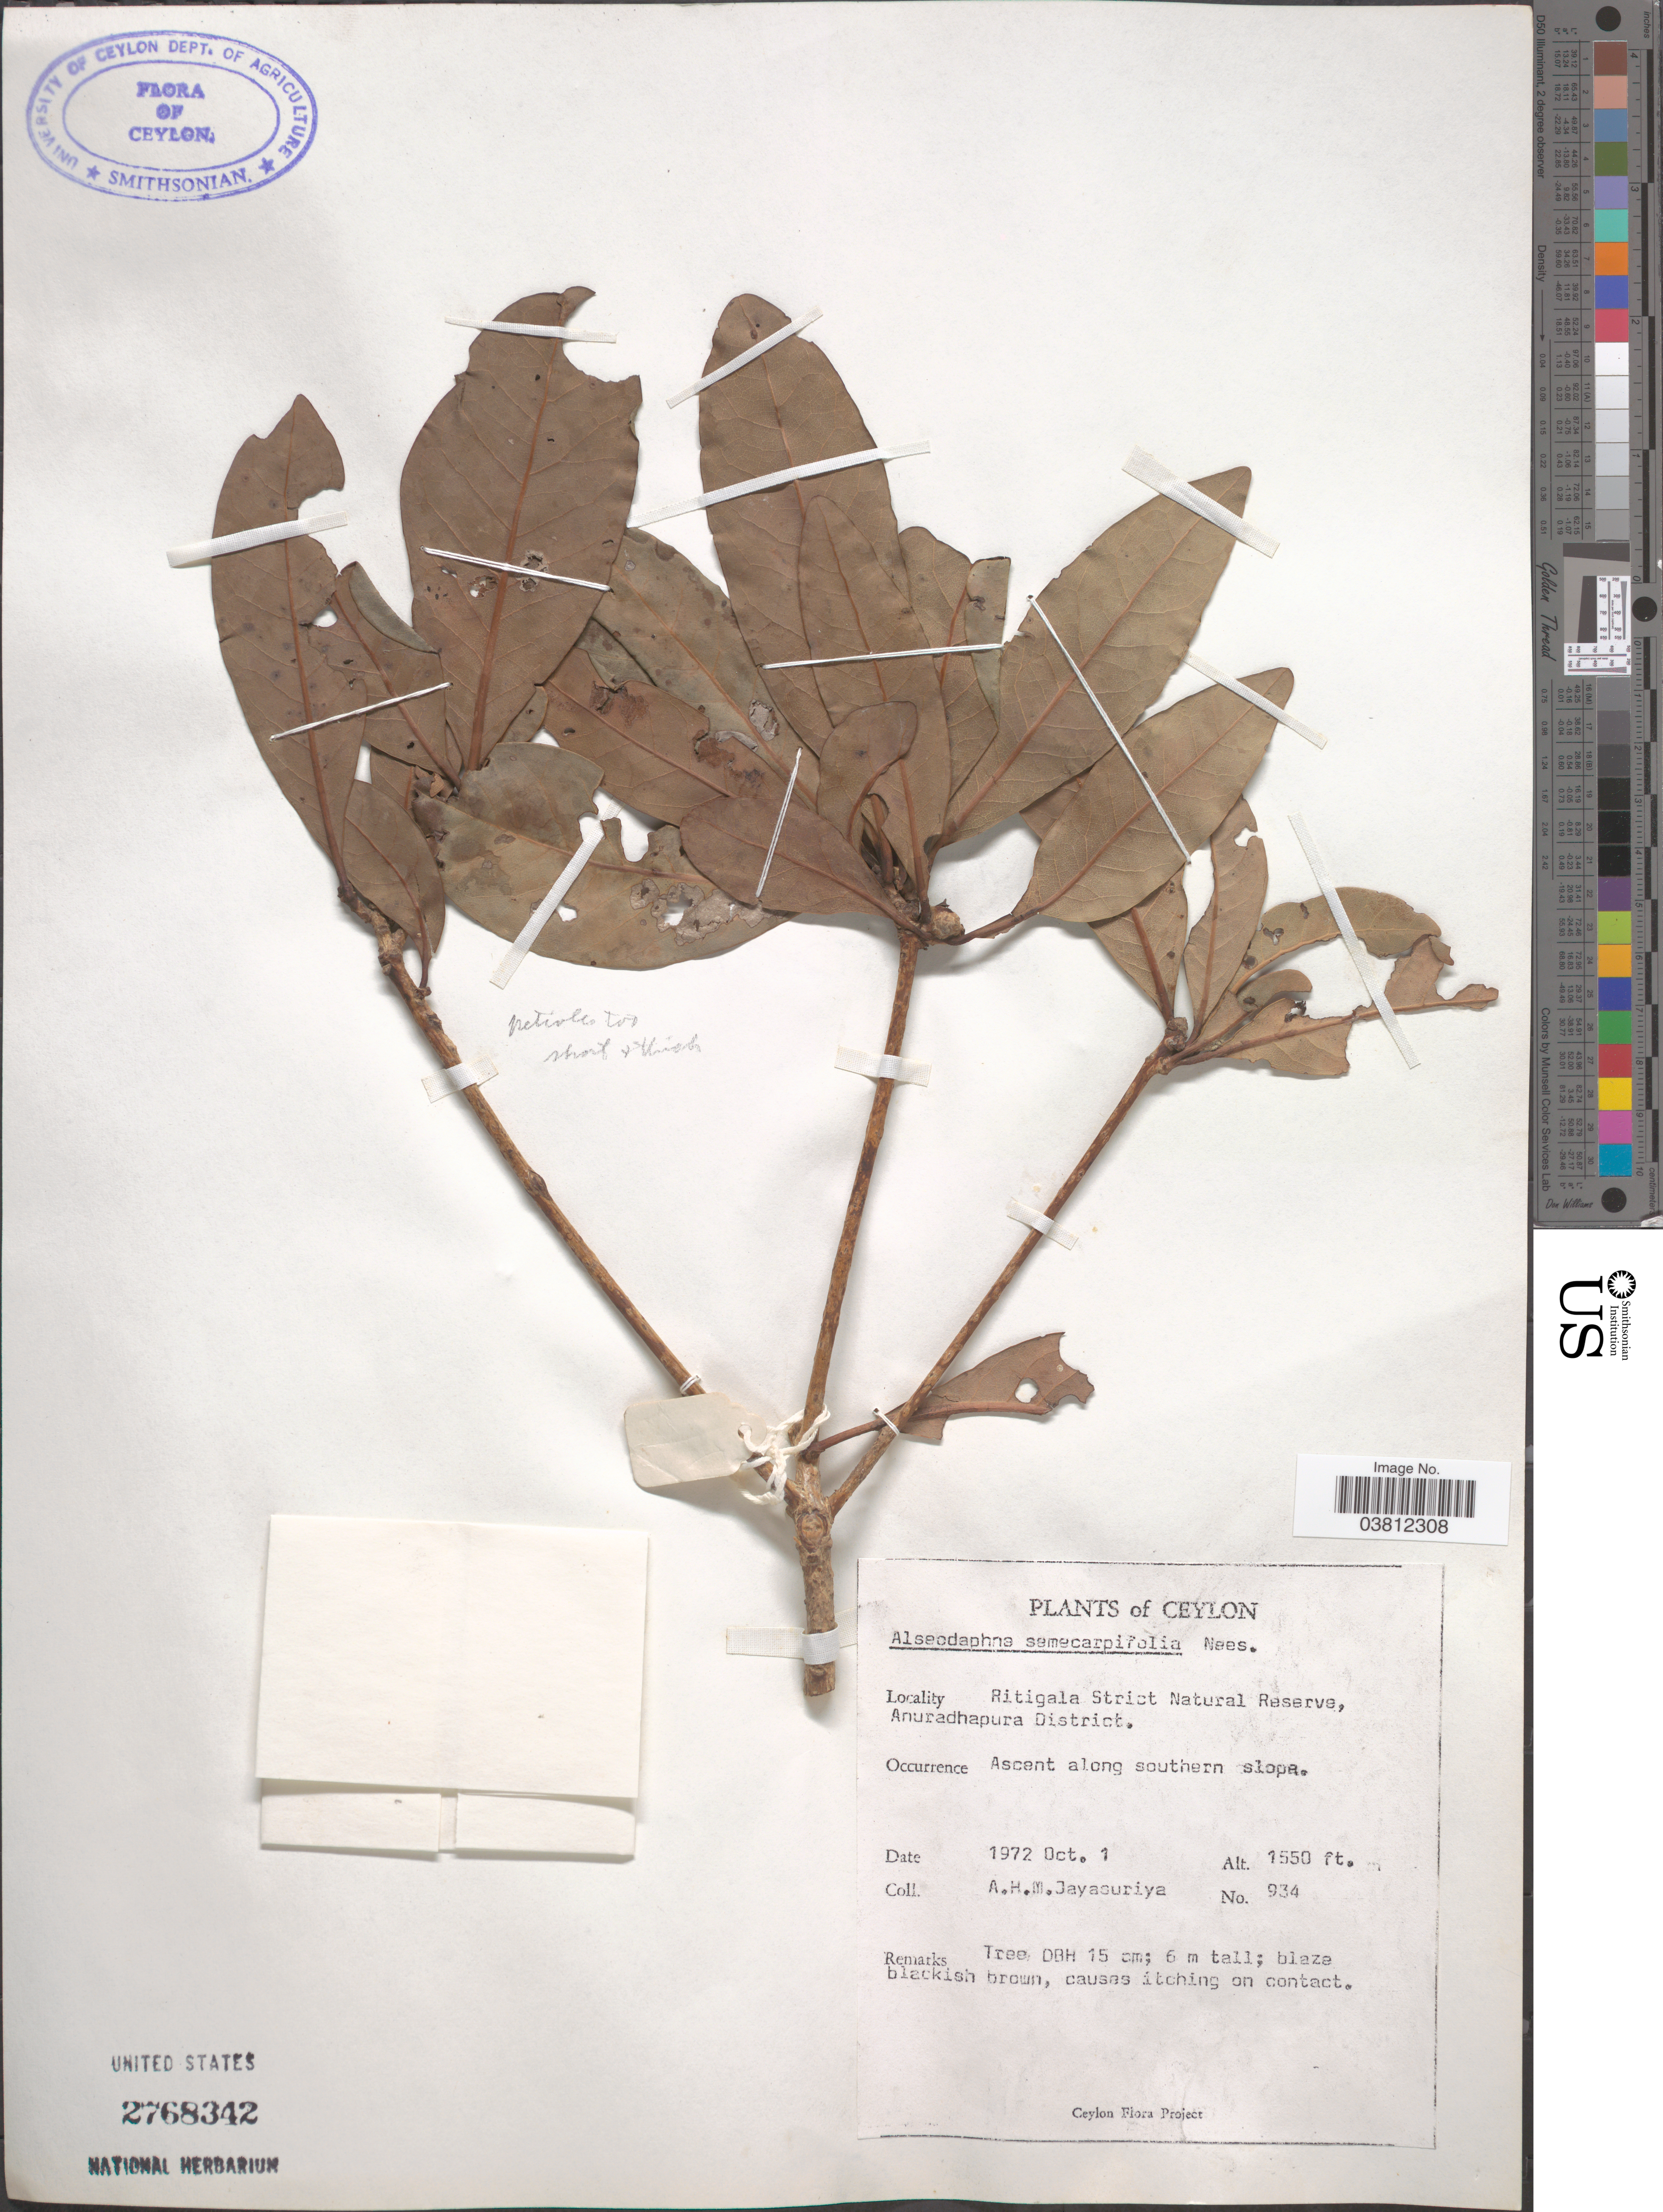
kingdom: Plantae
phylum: Tracheophyta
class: Magnoliopsida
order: Laurales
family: Lauraceae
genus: Alseodaphne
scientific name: Alseodaphne semecarpifolia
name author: Nees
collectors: A. H. Jayasuriya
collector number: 934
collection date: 1972-10-01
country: Sri Lanka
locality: Ceylon. Ritigala Strict Natural Reserve, Anuradhapura District. Ascent along southern slope.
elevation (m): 472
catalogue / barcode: US 2768342